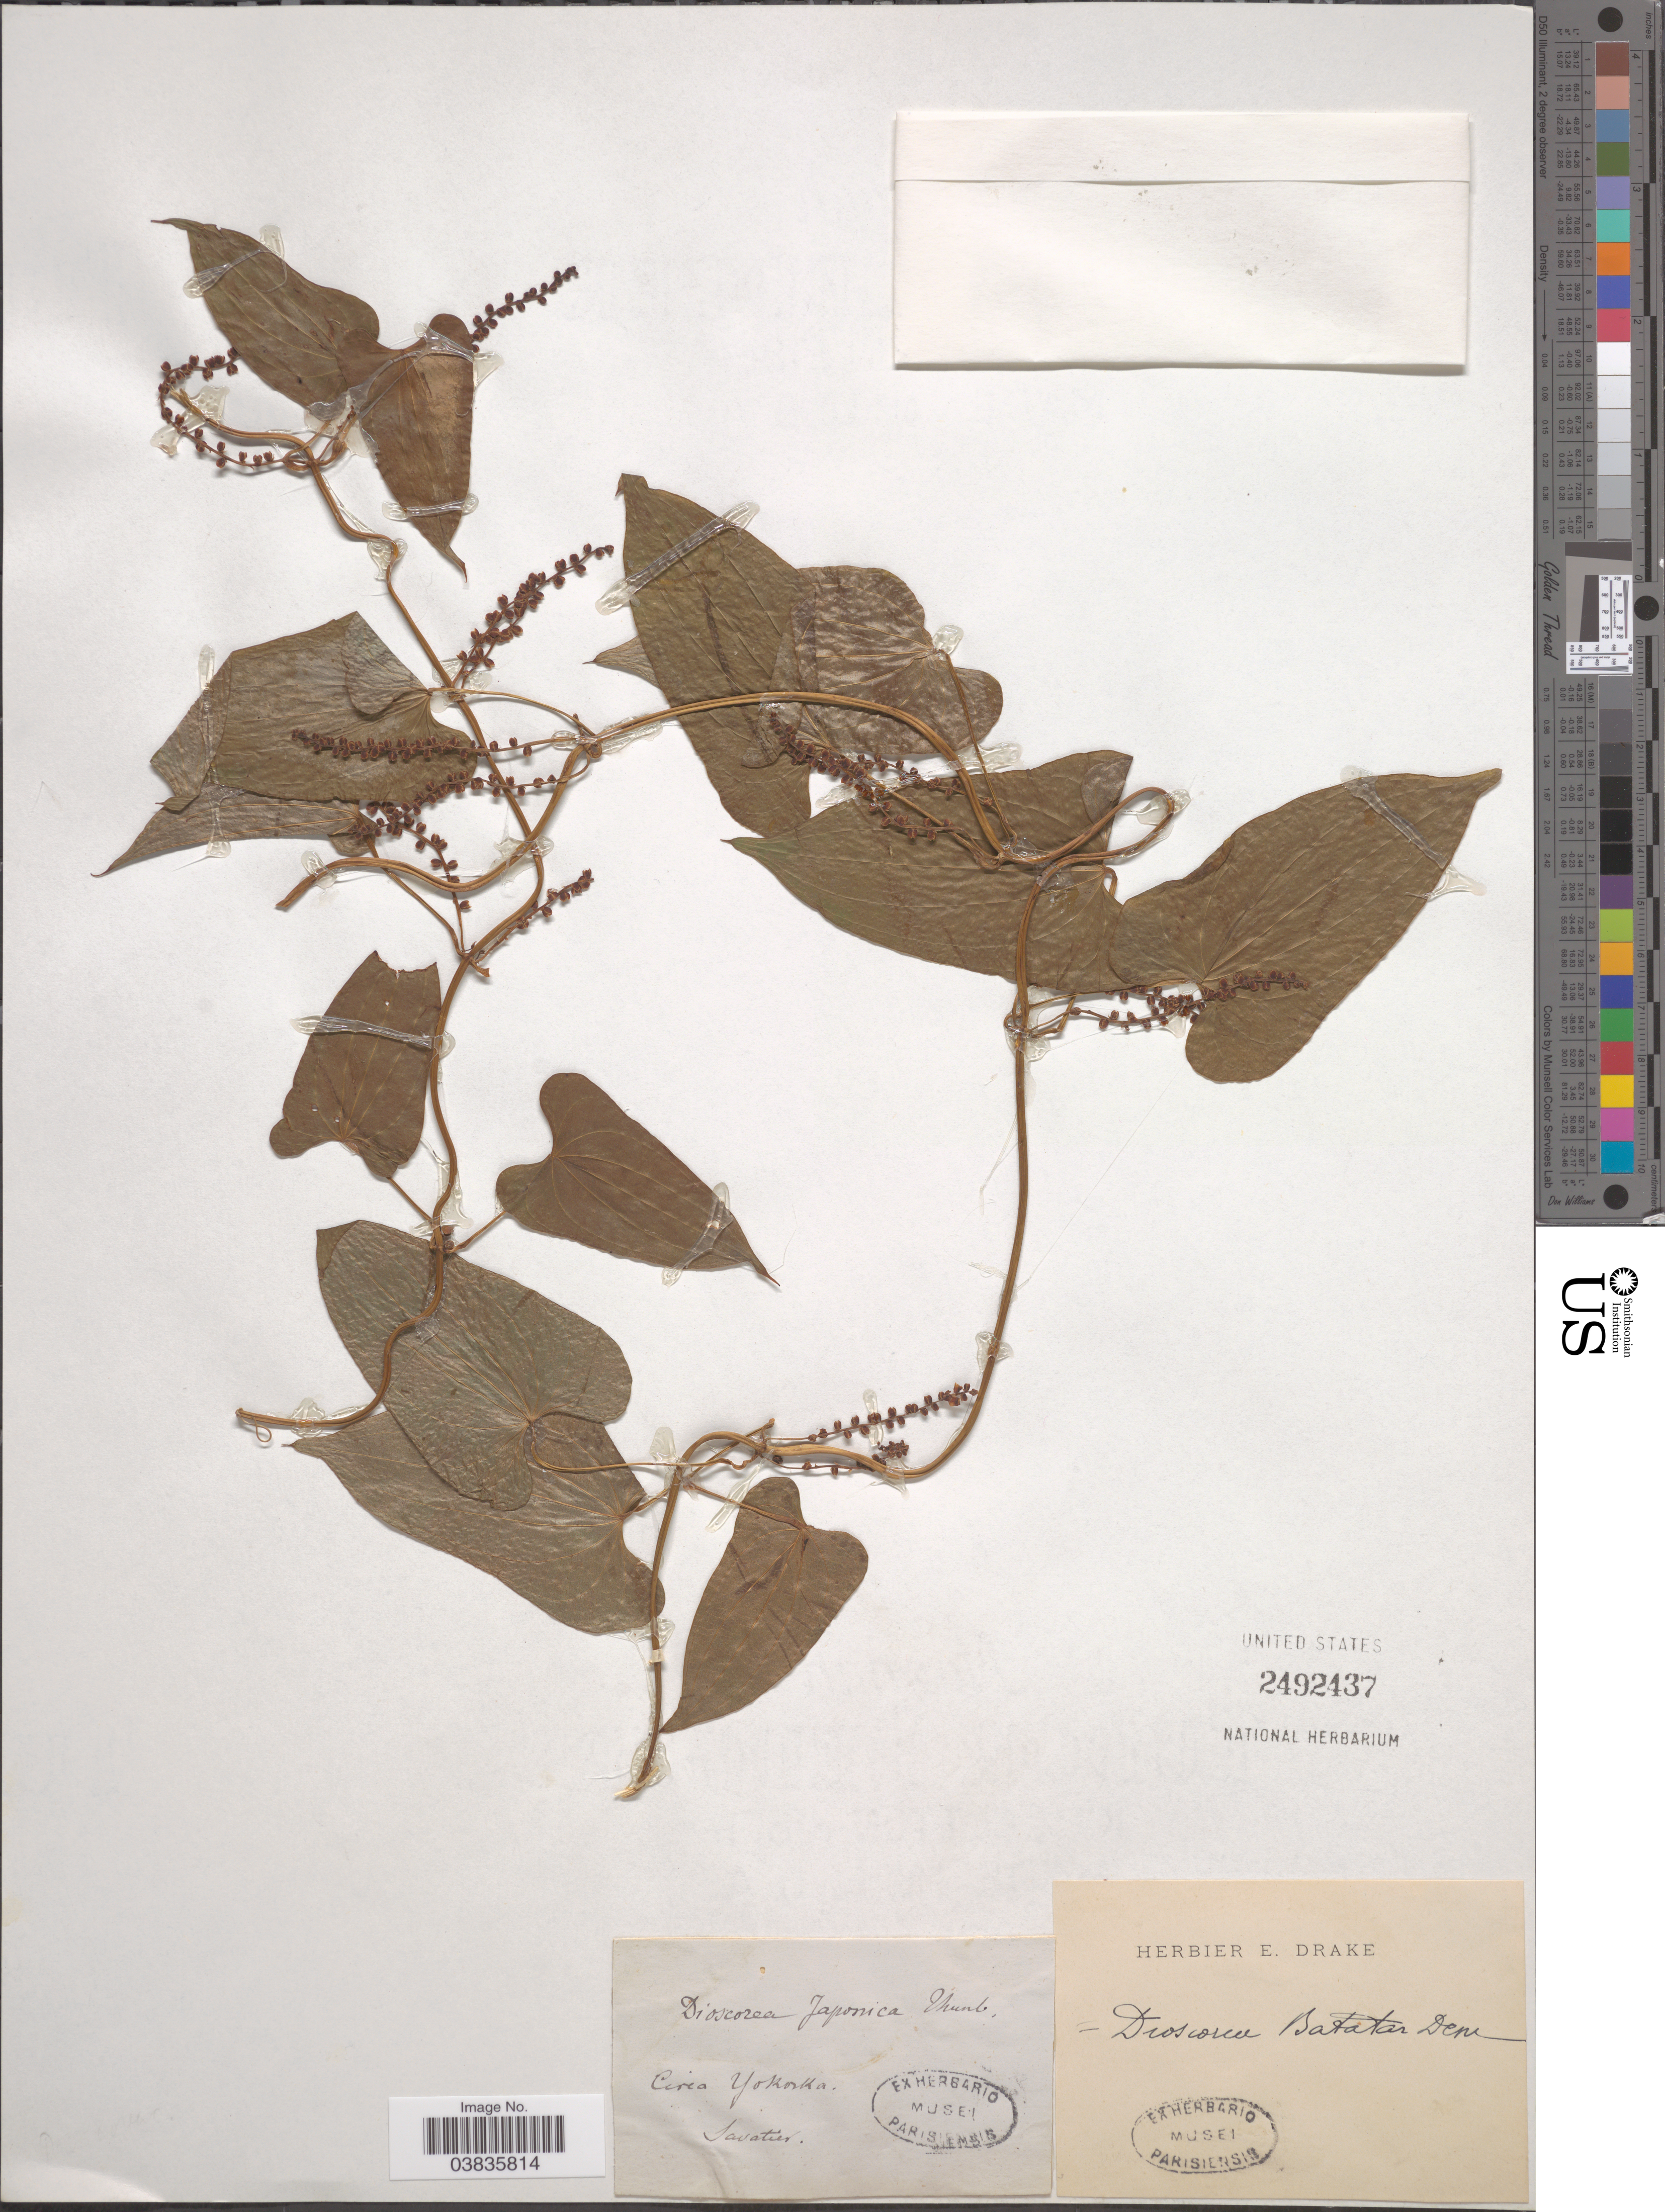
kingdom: Plantae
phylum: Tracheophyta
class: Liliopsida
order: Dioscoreales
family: Dioscoreaceae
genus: Dioscorea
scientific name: Dioscorea japonica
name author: Thunb.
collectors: Savatier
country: Japan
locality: Circa Yokosuka.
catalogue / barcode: US 2492437